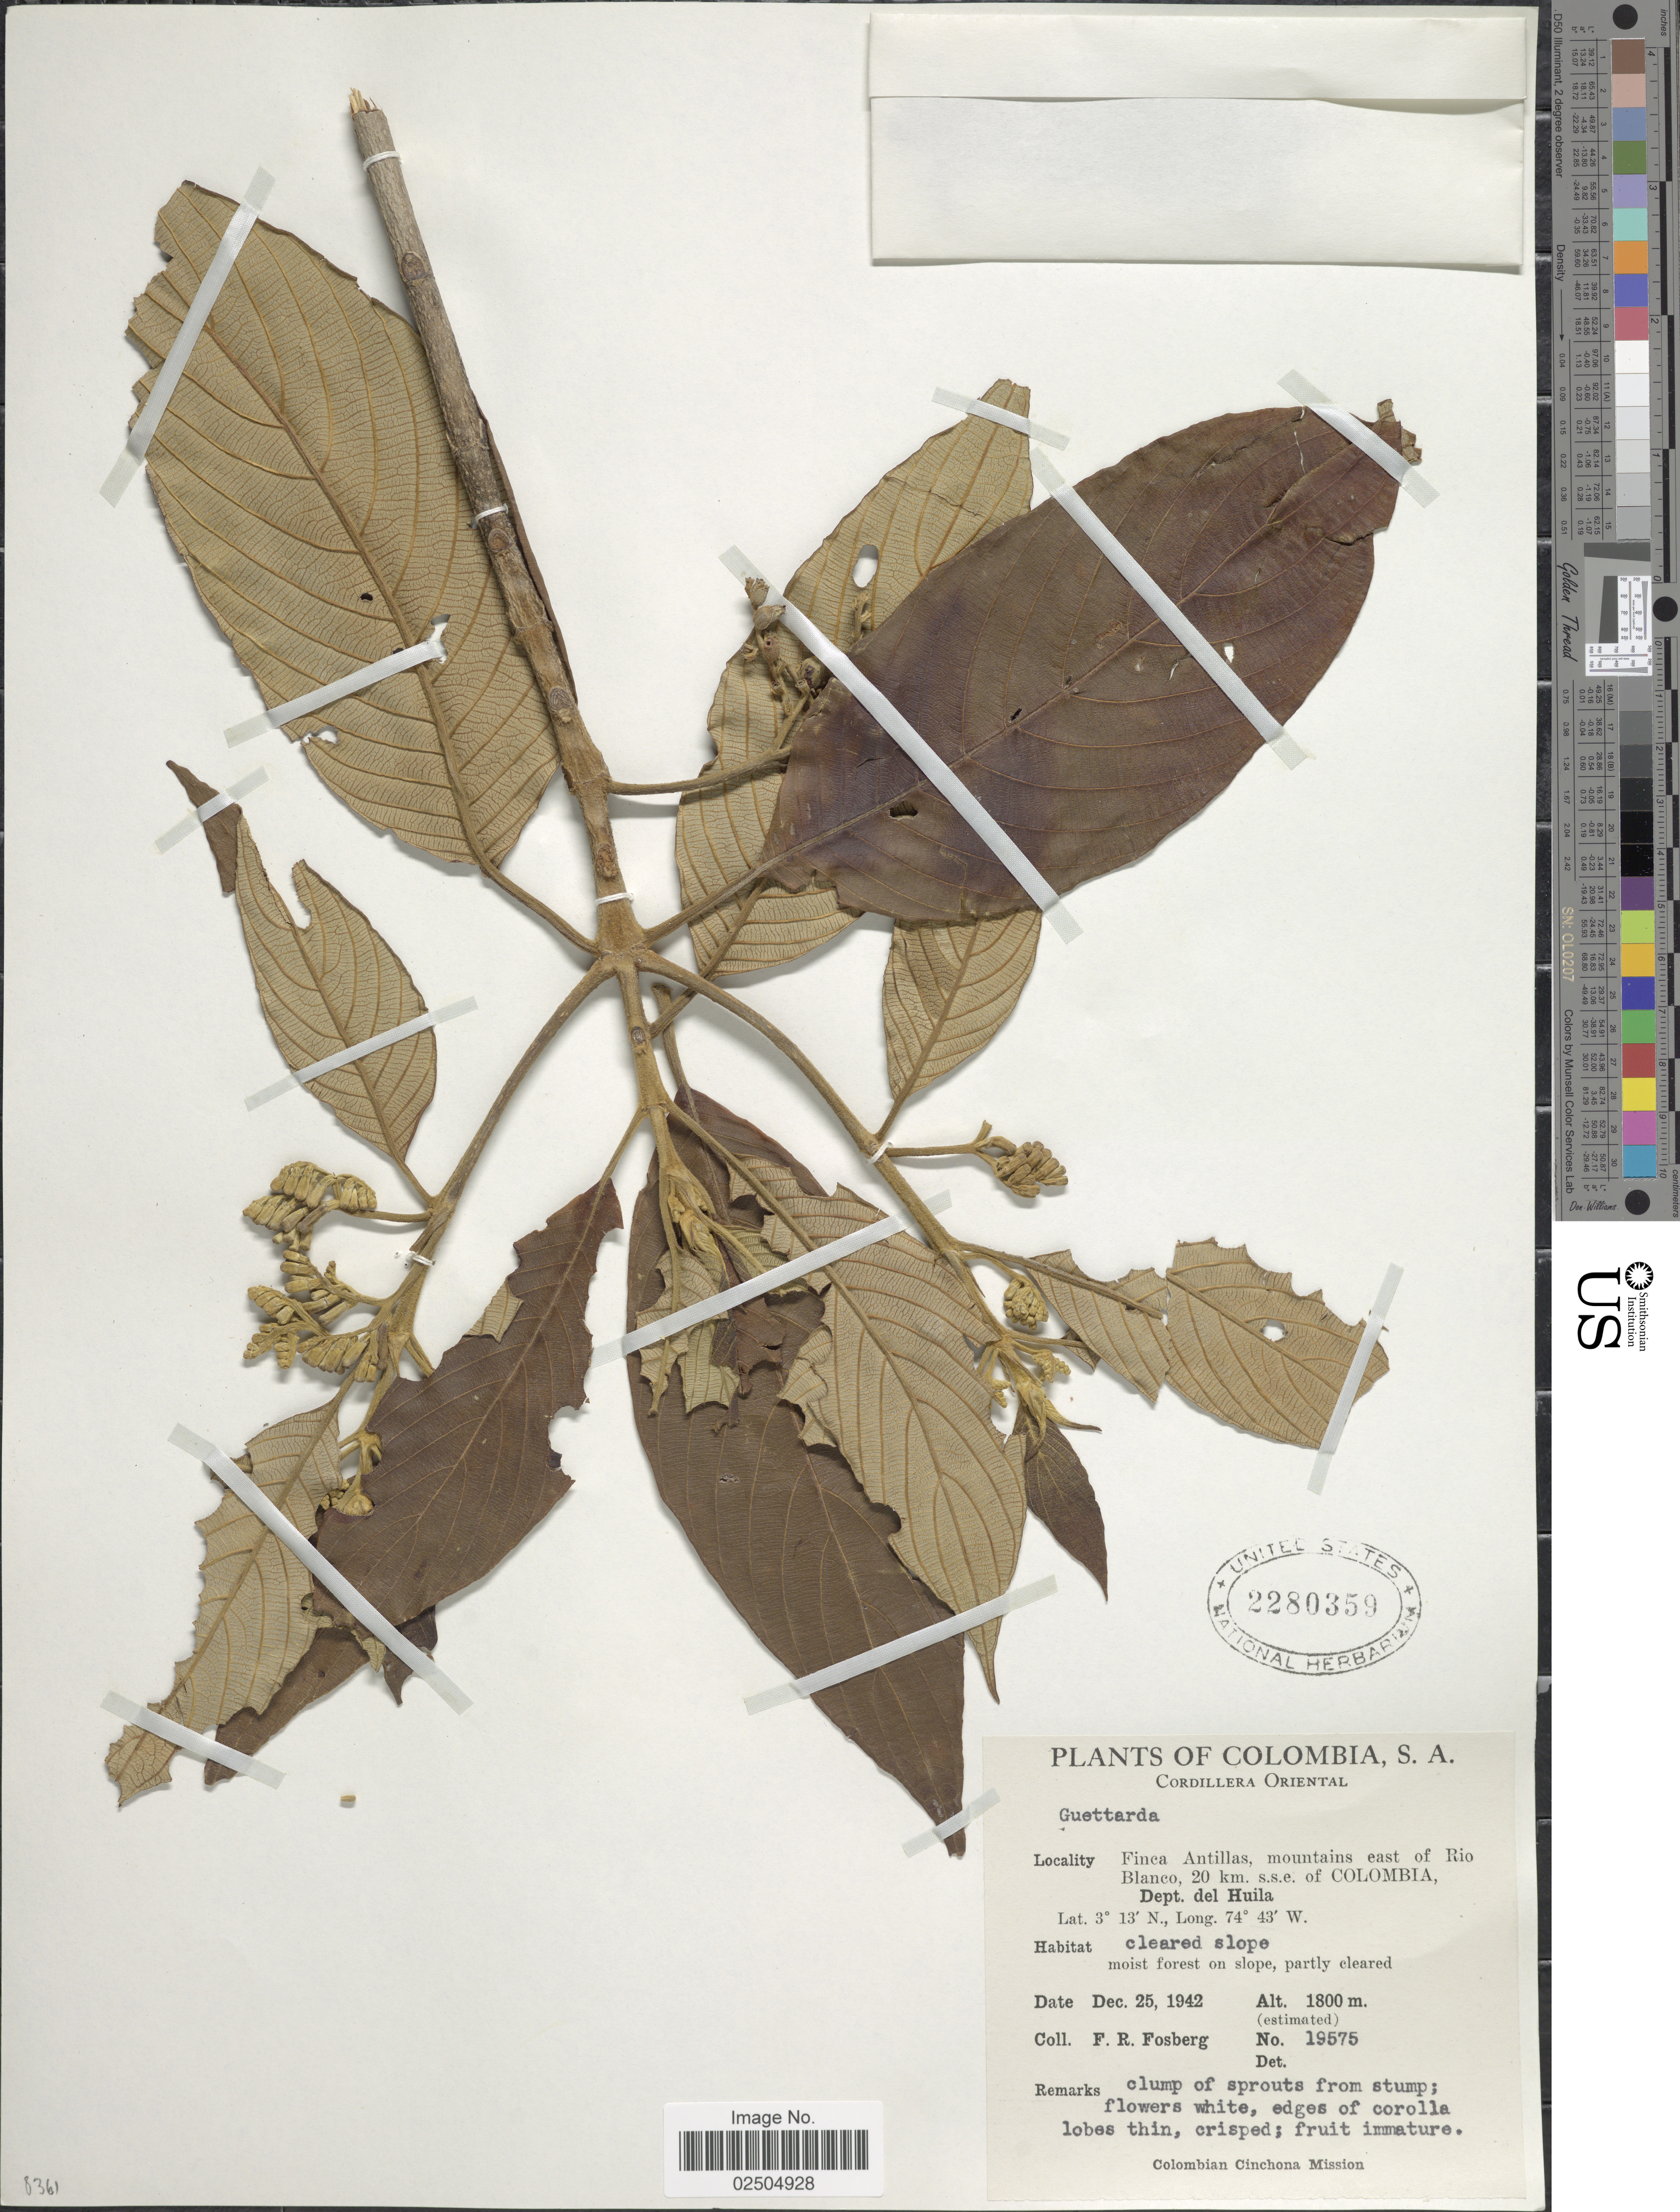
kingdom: Plantae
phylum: Tracheophyta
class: Magnoliopsida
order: Gentianales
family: Rubiaceae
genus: Guettarda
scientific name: Guettarda sp.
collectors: F. R. Fosberg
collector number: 19575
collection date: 1942-12-25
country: Colombia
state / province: Huila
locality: Cordillera Oriental, Finca Antillas, mountains east of Rio Blanco, 20 km. s.s.e. of Colombia, Dept. del Huila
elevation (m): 1800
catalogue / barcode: US 2280359